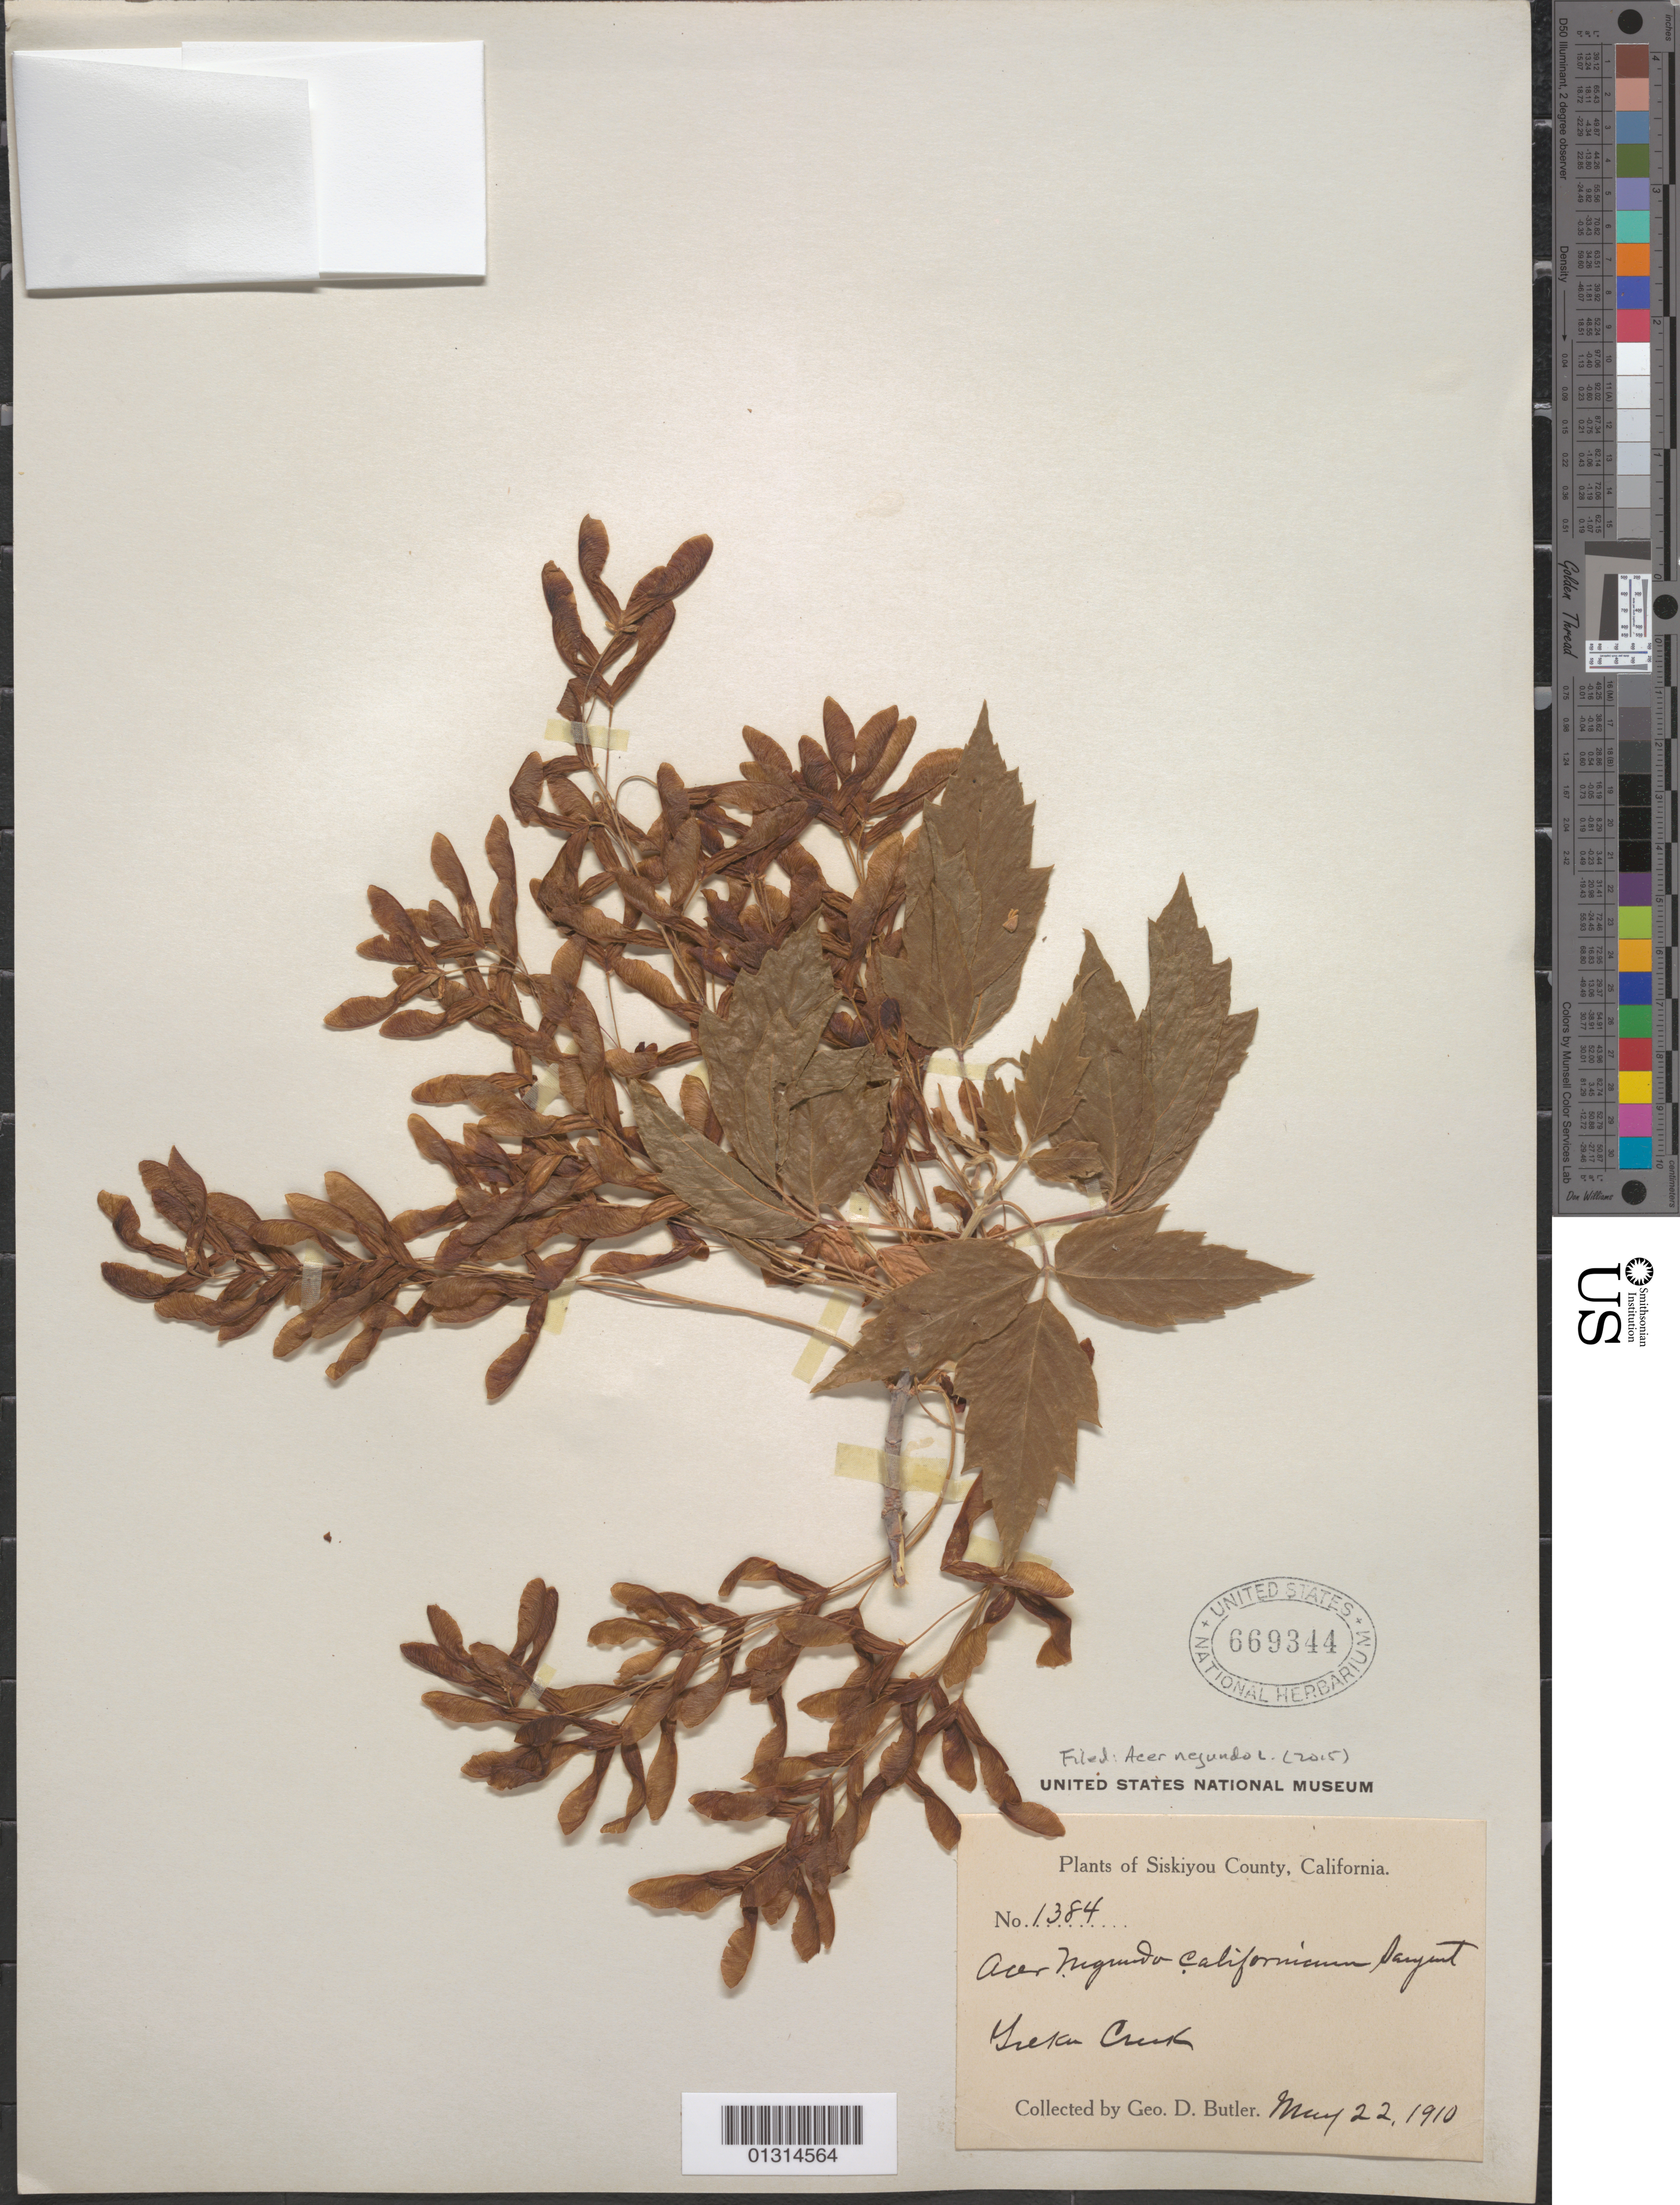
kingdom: Plantae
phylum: Tracheophyta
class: Magnoliopsida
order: Sapindales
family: Sapindaceae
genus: Acer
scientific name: Acer negundo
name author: L.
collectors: G. D. Butler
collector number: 1384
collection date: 1910-05-22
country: United States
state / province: California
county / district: Siskiyou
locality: Siskiyou County, Yreka Creek.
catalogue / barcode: US 669344